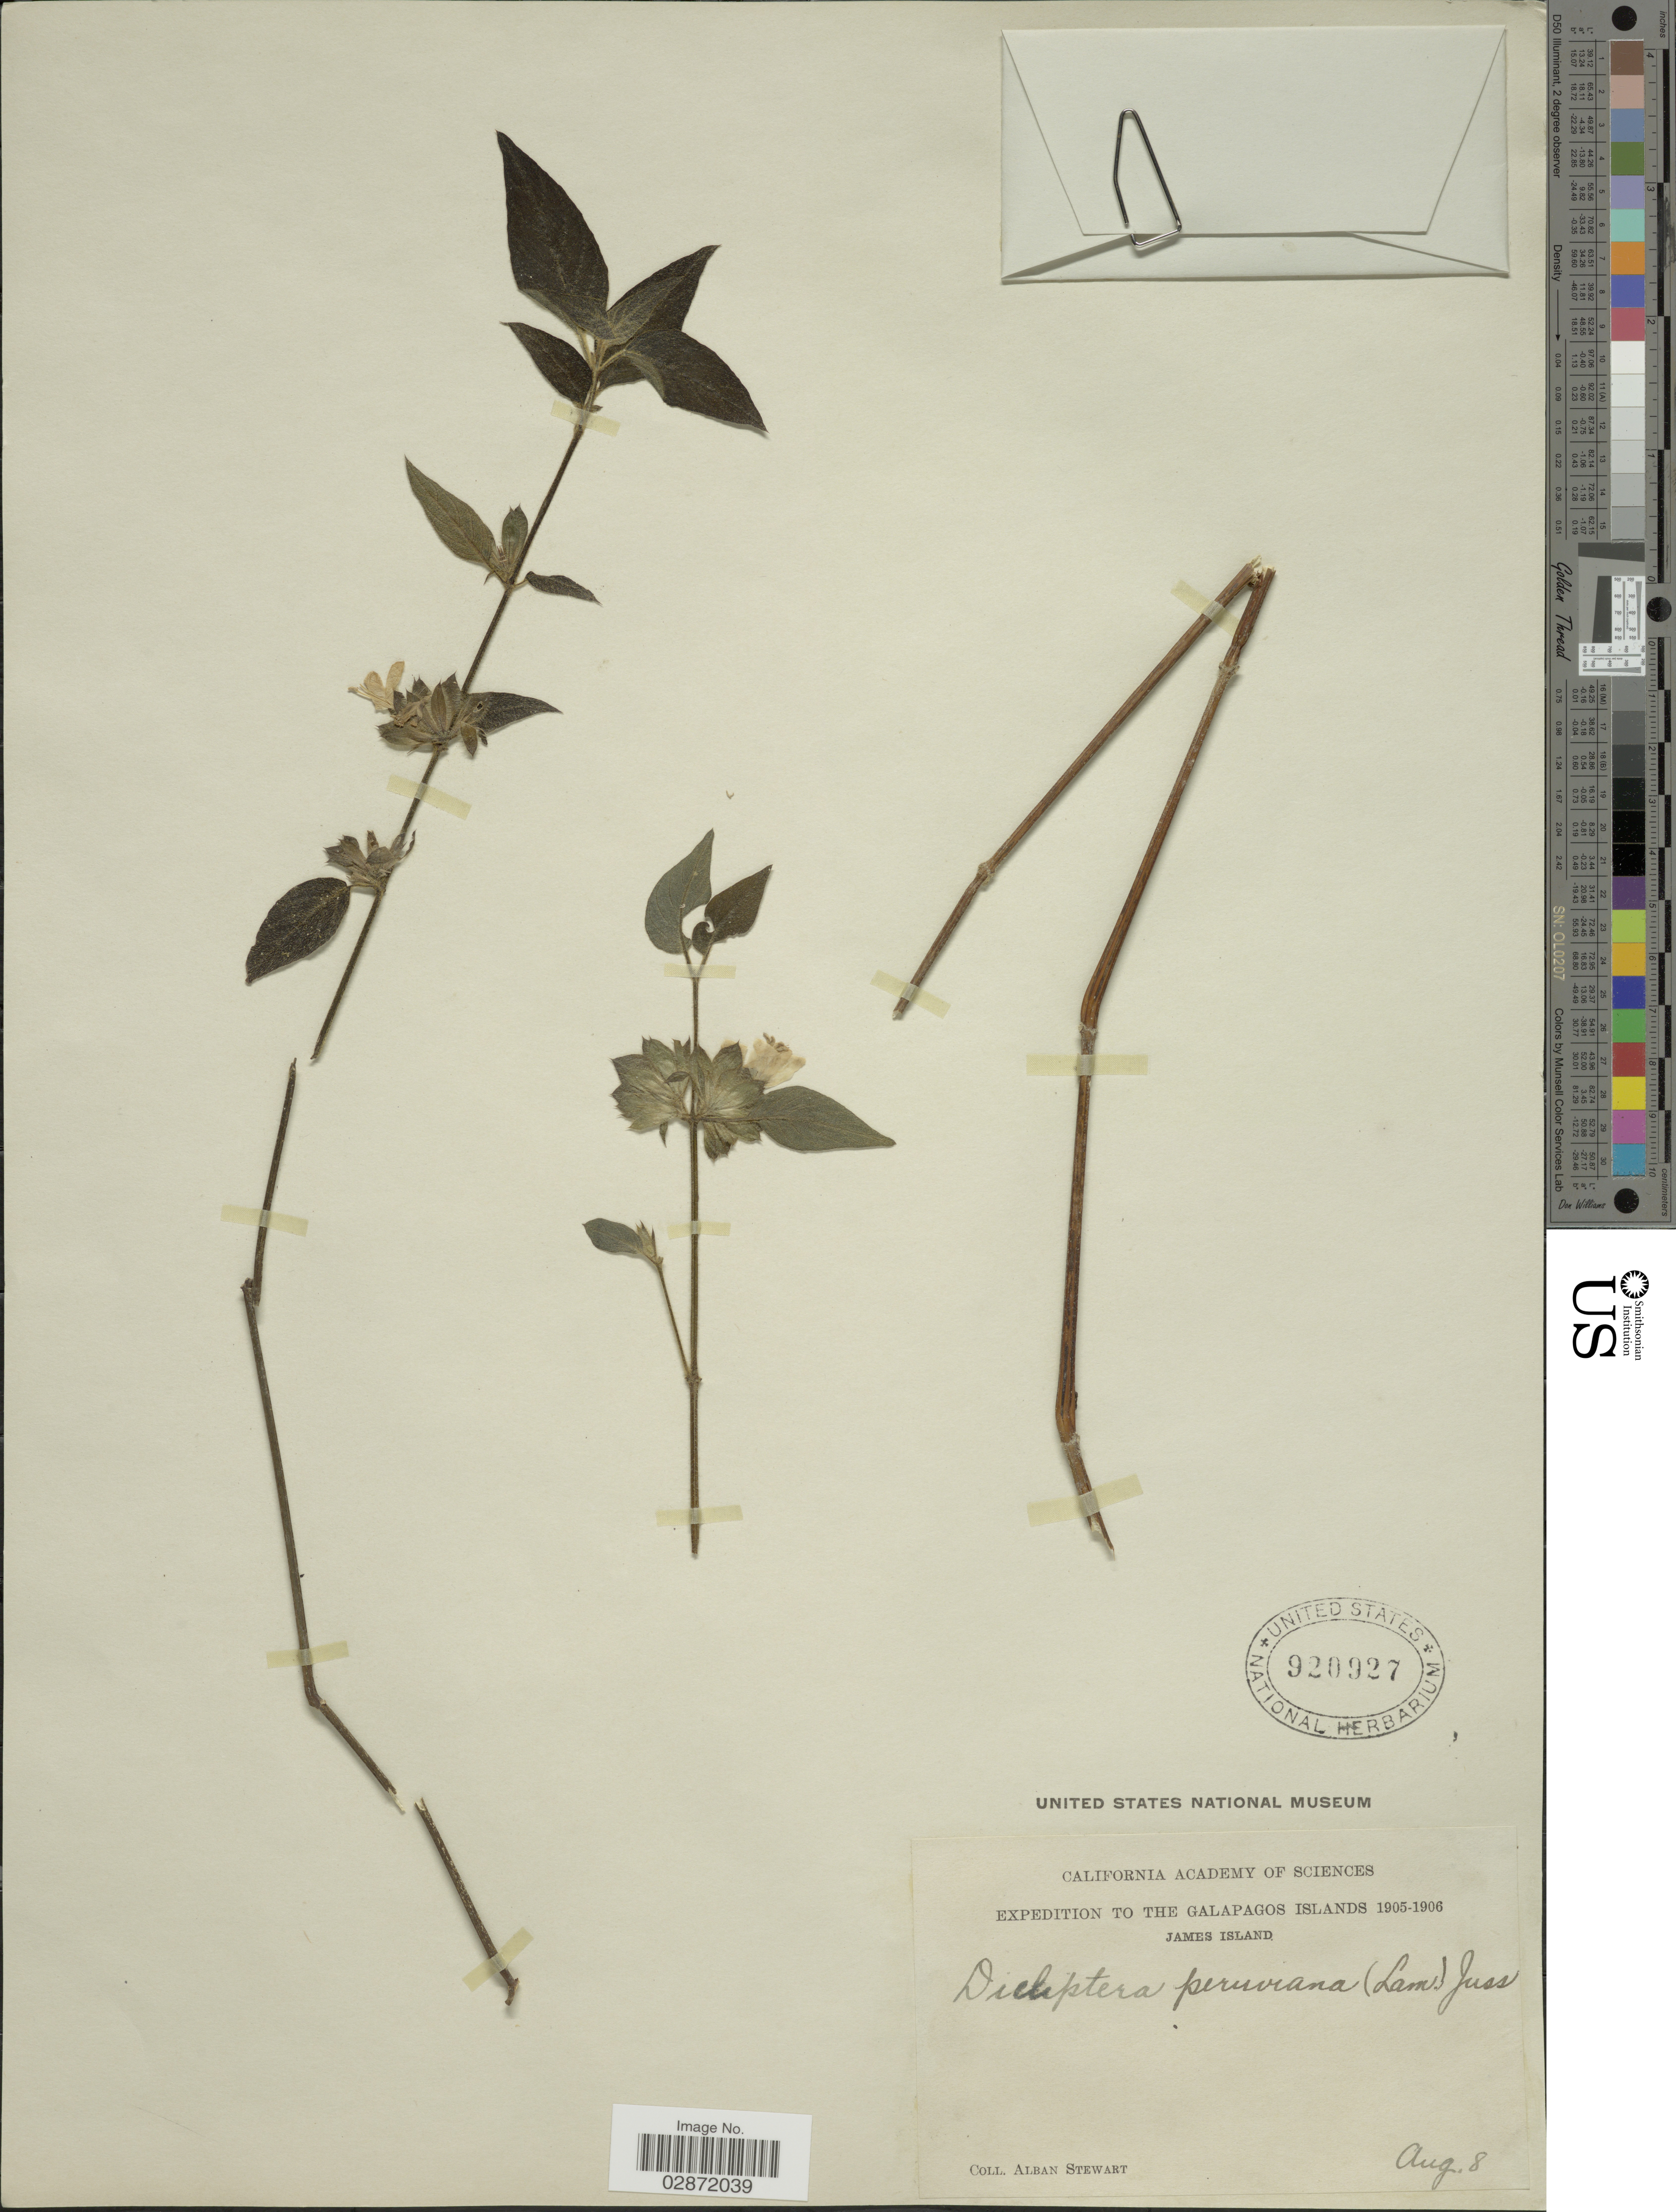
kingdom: Plantae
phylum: Tracheophyta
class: Magnoliopsida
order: Lamiales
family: Acanthaceae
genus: Dicliptera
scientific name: Dicliptera peruviana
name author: (Ruiz & Pav.) Juss.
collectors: A. Stewart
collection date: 1905-08-08/1906-08-08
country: Ecuador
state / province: Colón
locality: Galapagos Islands. James Island.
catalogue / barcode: US 920927